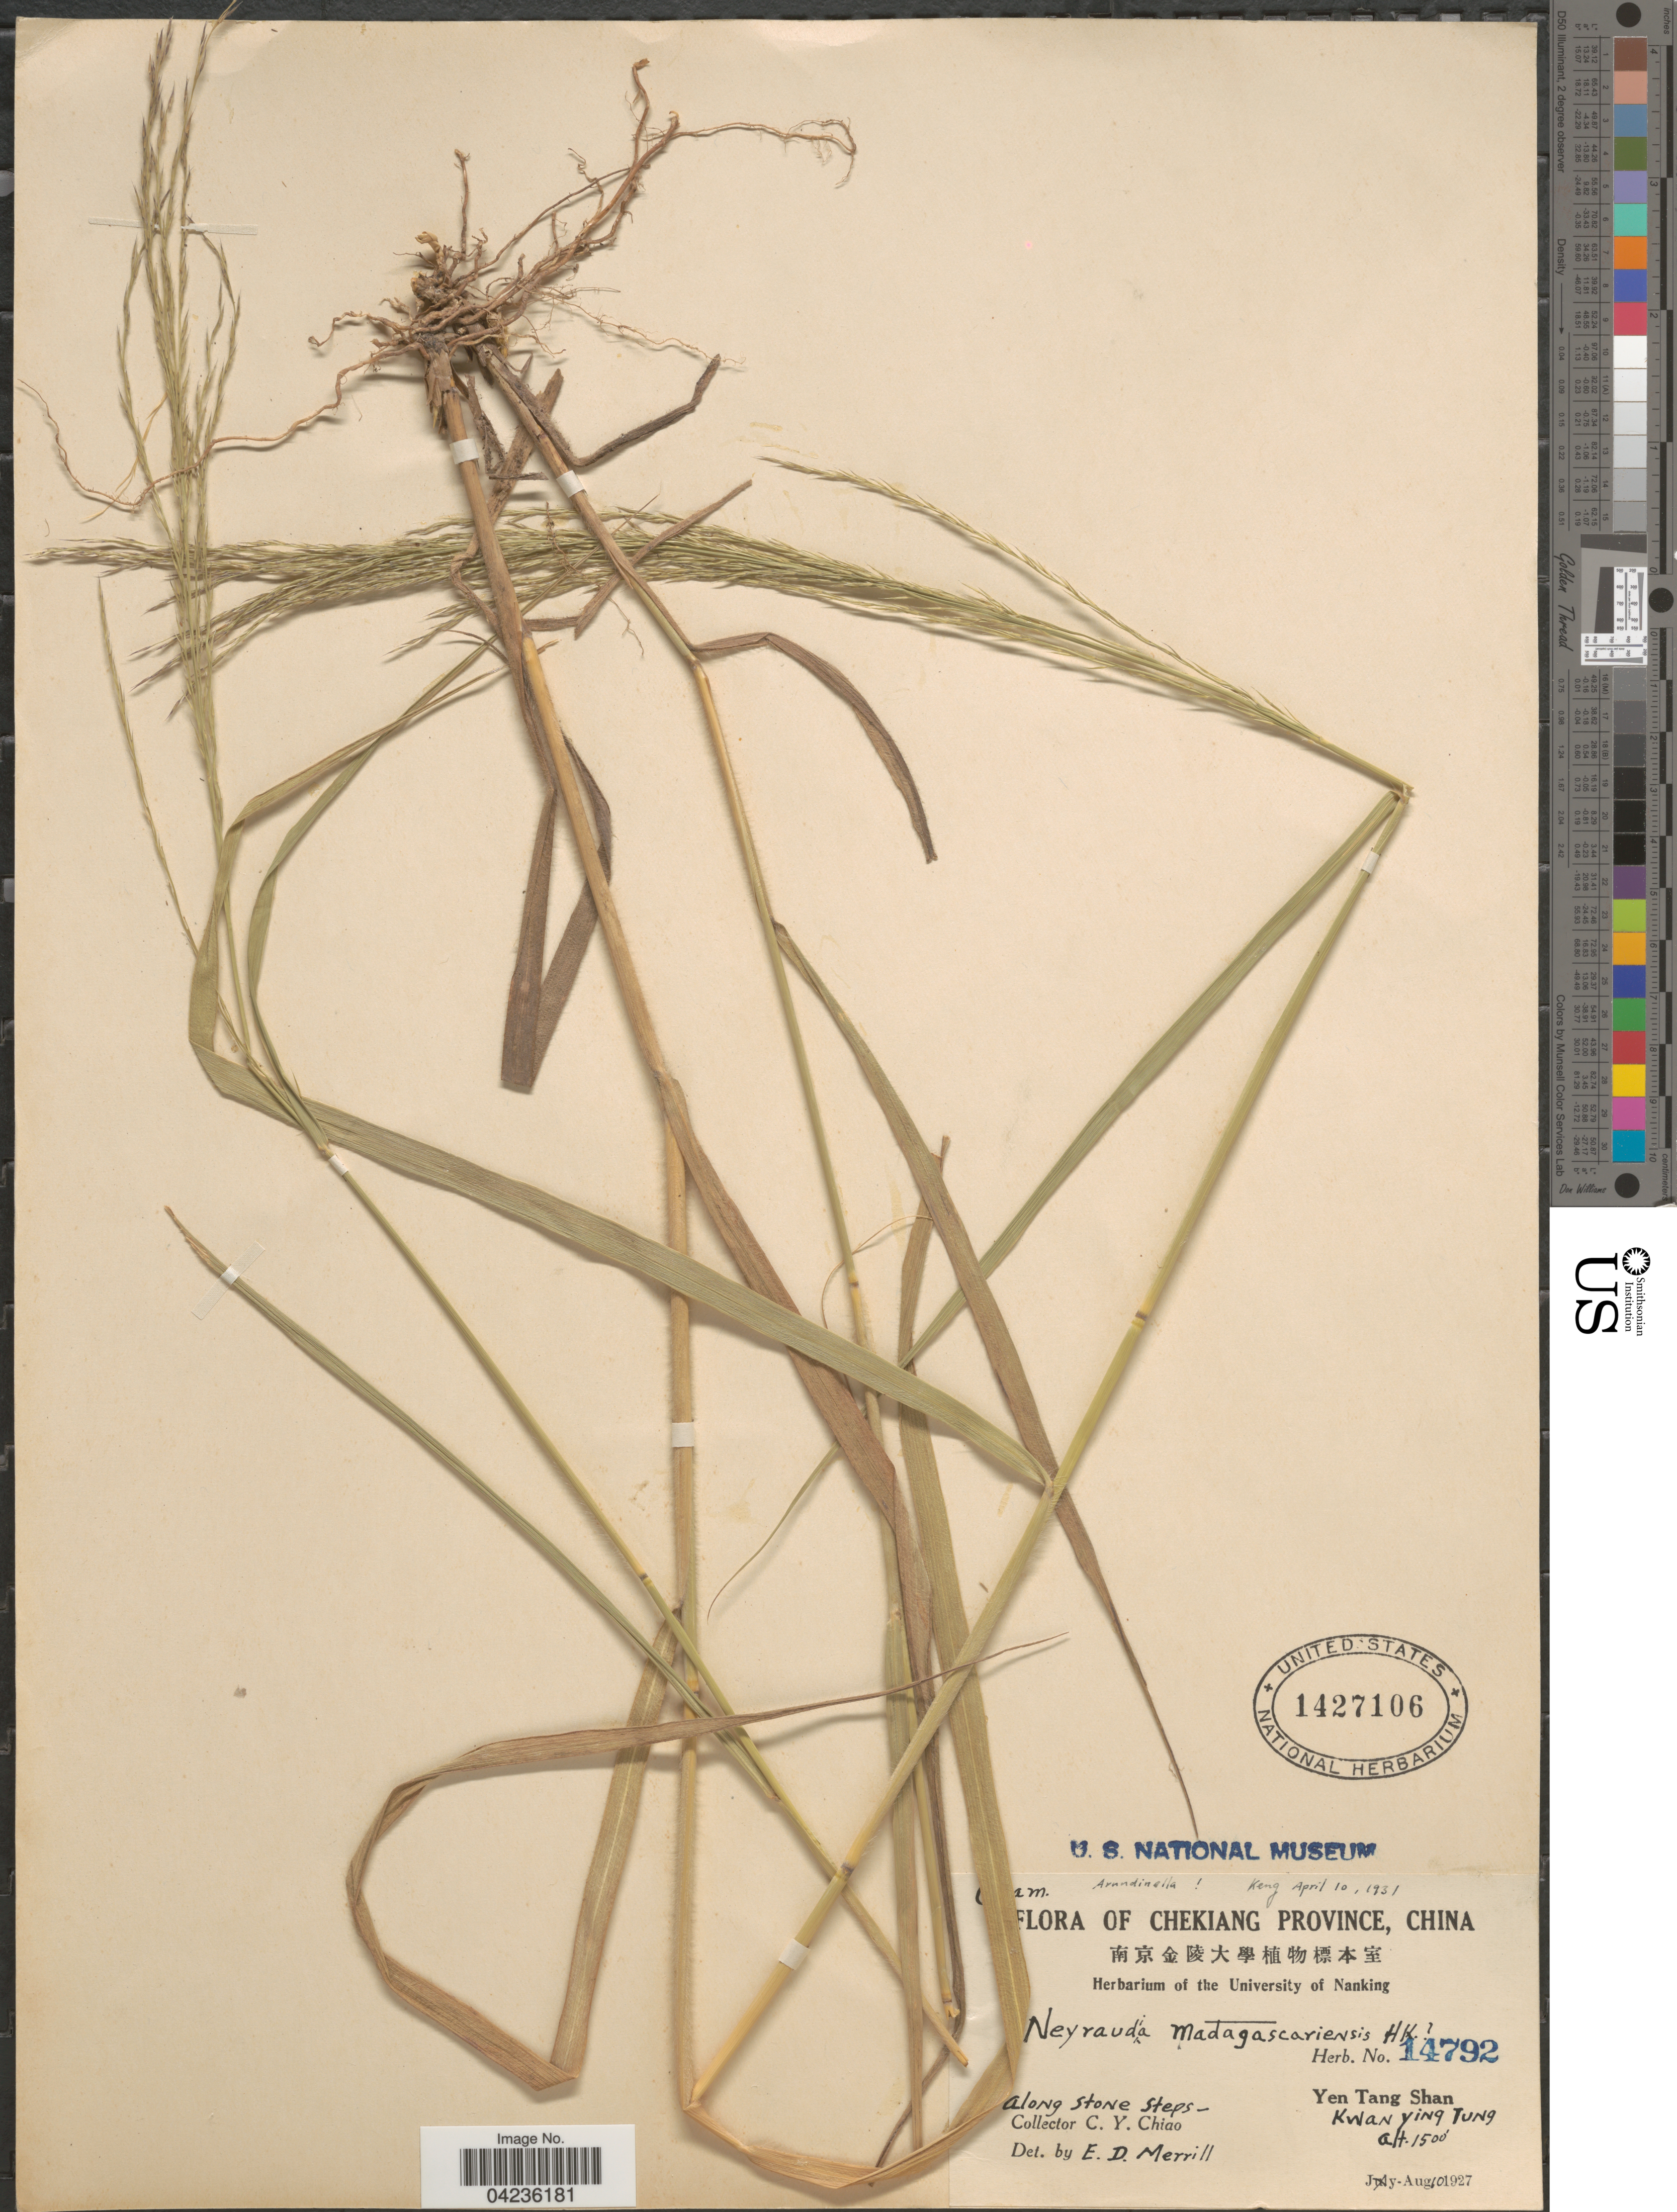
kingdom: Plantae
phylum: Tracheophyta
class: Liliopsida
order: Poales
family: Poaceae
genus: Arundinella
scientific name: Arundinella setosa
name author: Trin.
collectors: C. Y. Chiao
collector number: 14792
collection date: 1927-08-10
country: China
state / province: Zhejiang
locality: Chekiang Province. ALong stone steps - Yen Tang Shan. Kwan Ying Tung.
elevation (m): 457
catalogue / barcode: US 1427106